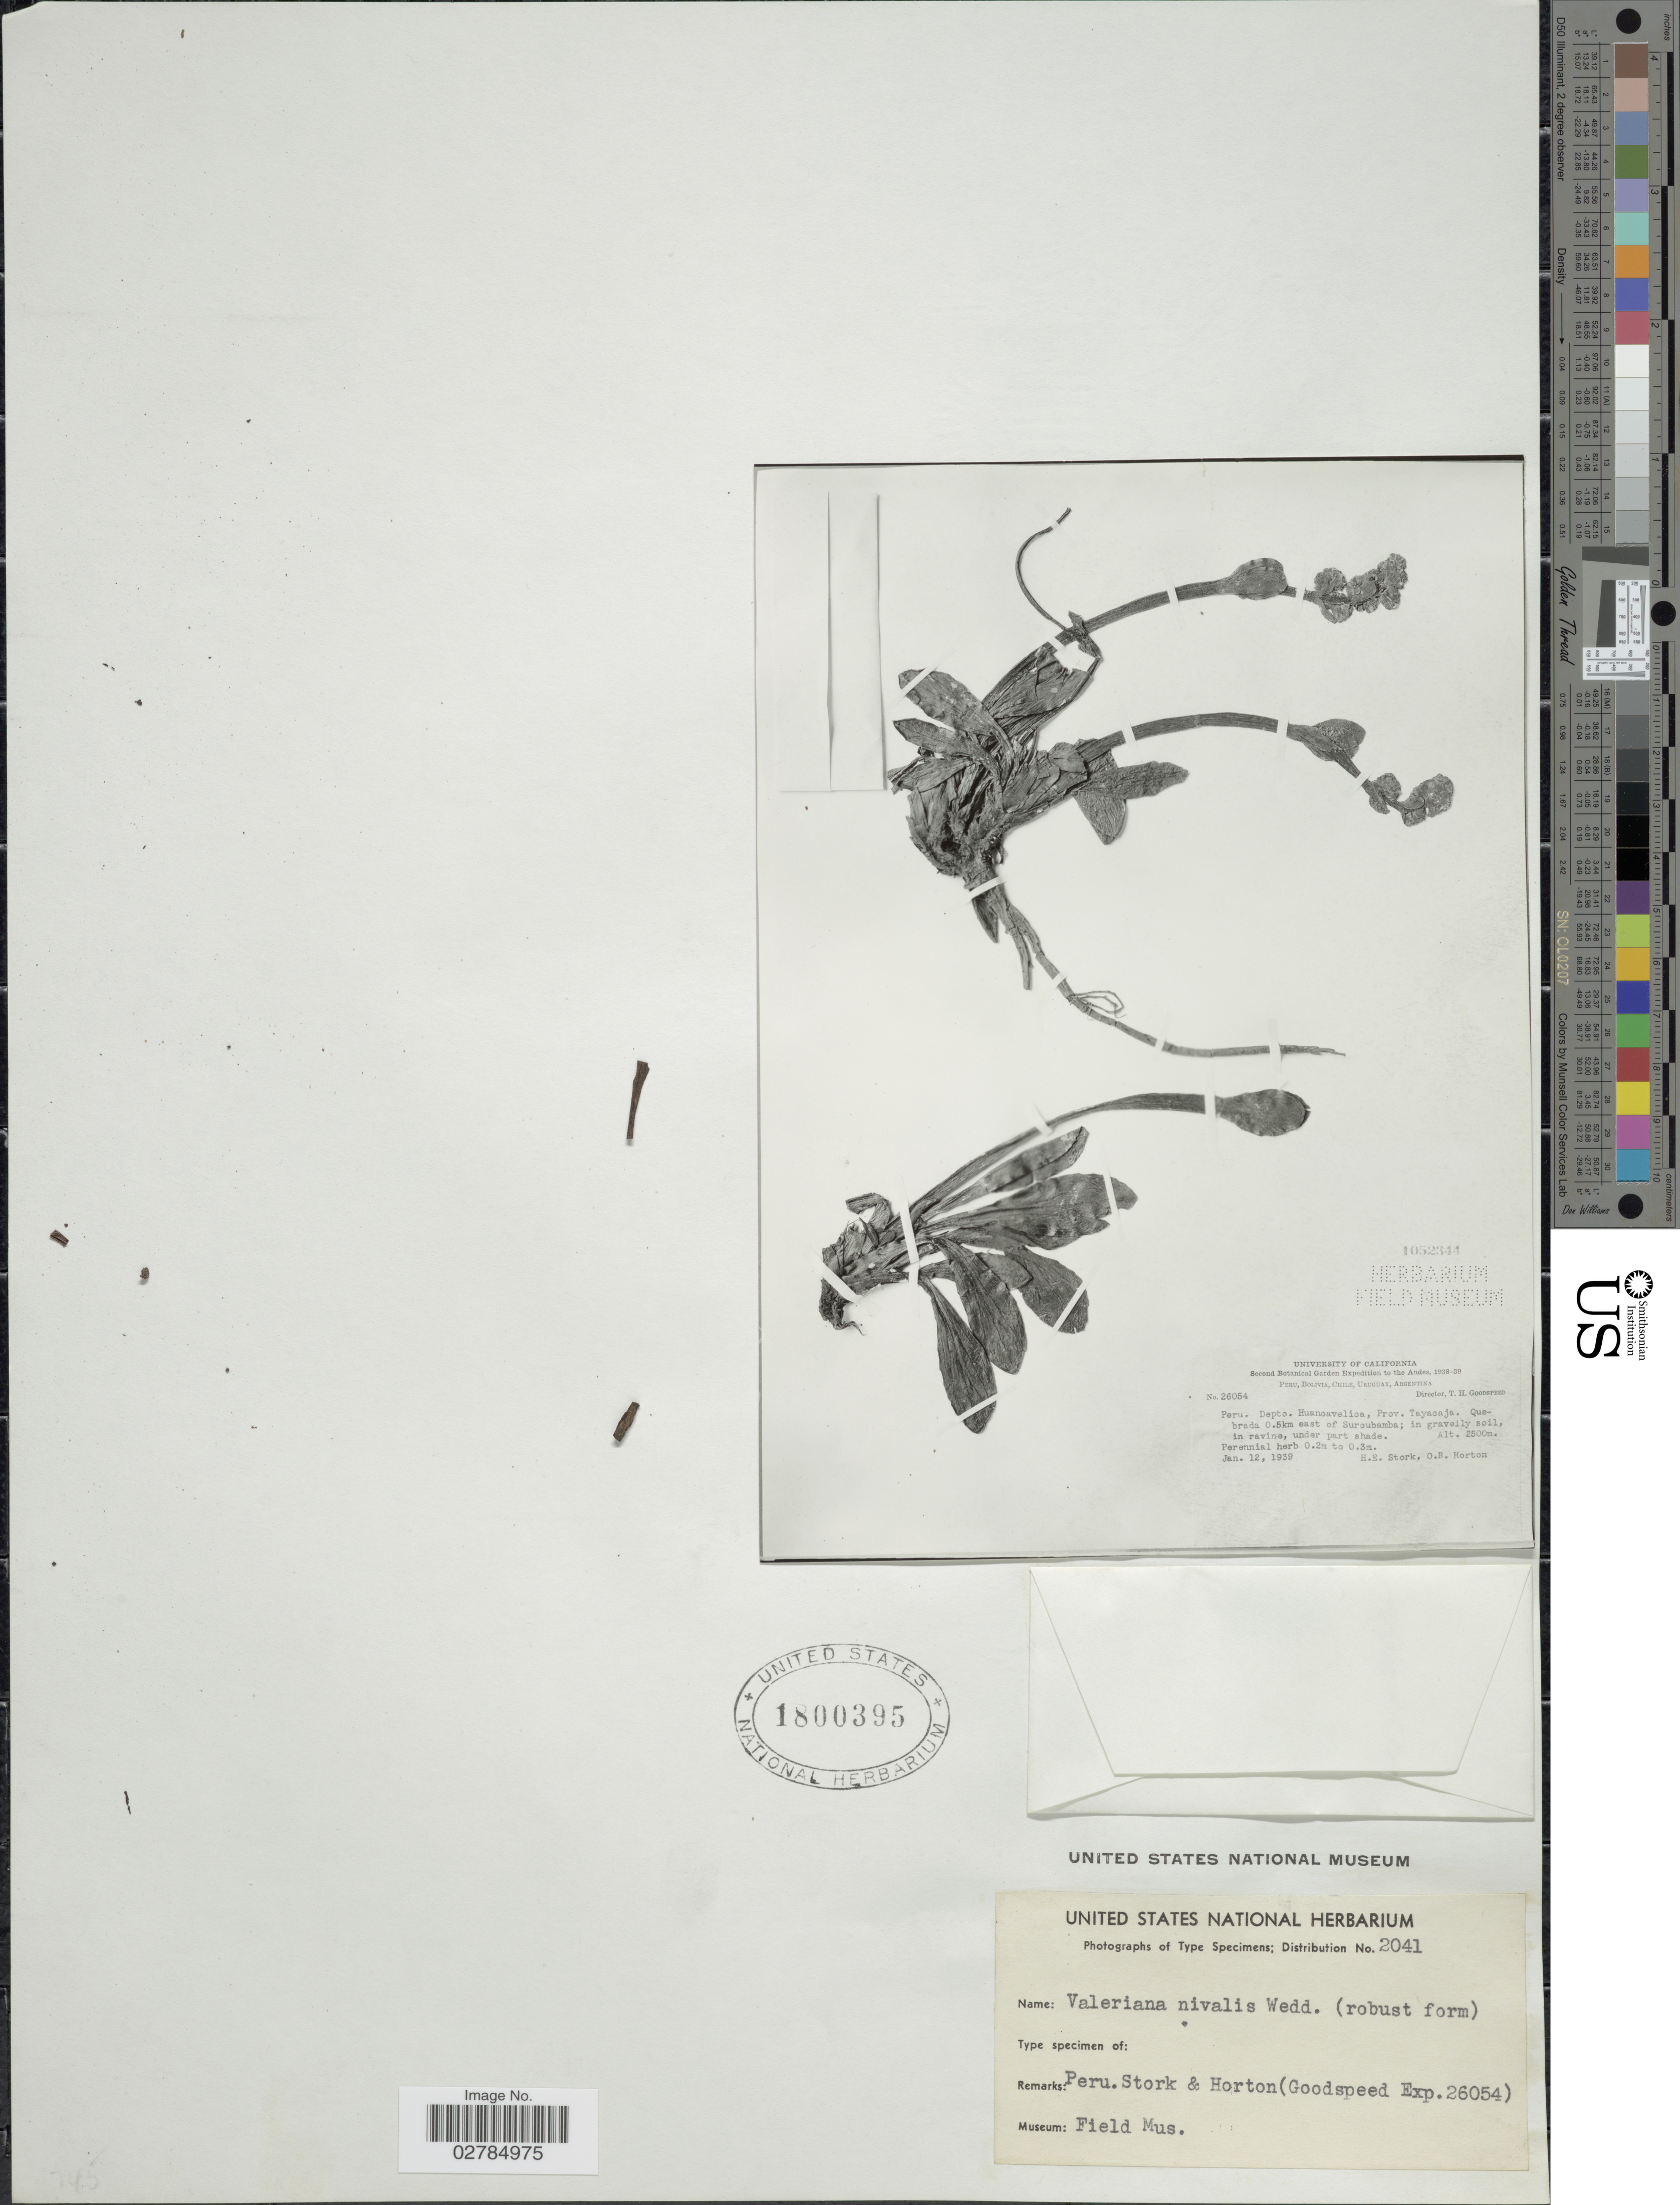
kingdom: Plantae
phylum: Tracheophyta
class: Magnoliopsida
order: Dipsacales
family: Caprifoliaceae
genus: Valeriana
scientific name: Valeriana nivalis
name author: Wedd.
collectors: H. E. Stork & O. B. Horton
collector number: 26054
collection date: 1939-01-12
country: Peru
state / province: Huancavelica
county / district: Tayacaja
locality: The Andes. Depto. Huancavelica, Prov. Tayacaja. Quebrada 0.5km east of Surcubamba.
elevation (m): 2500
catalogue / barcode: US 1800395